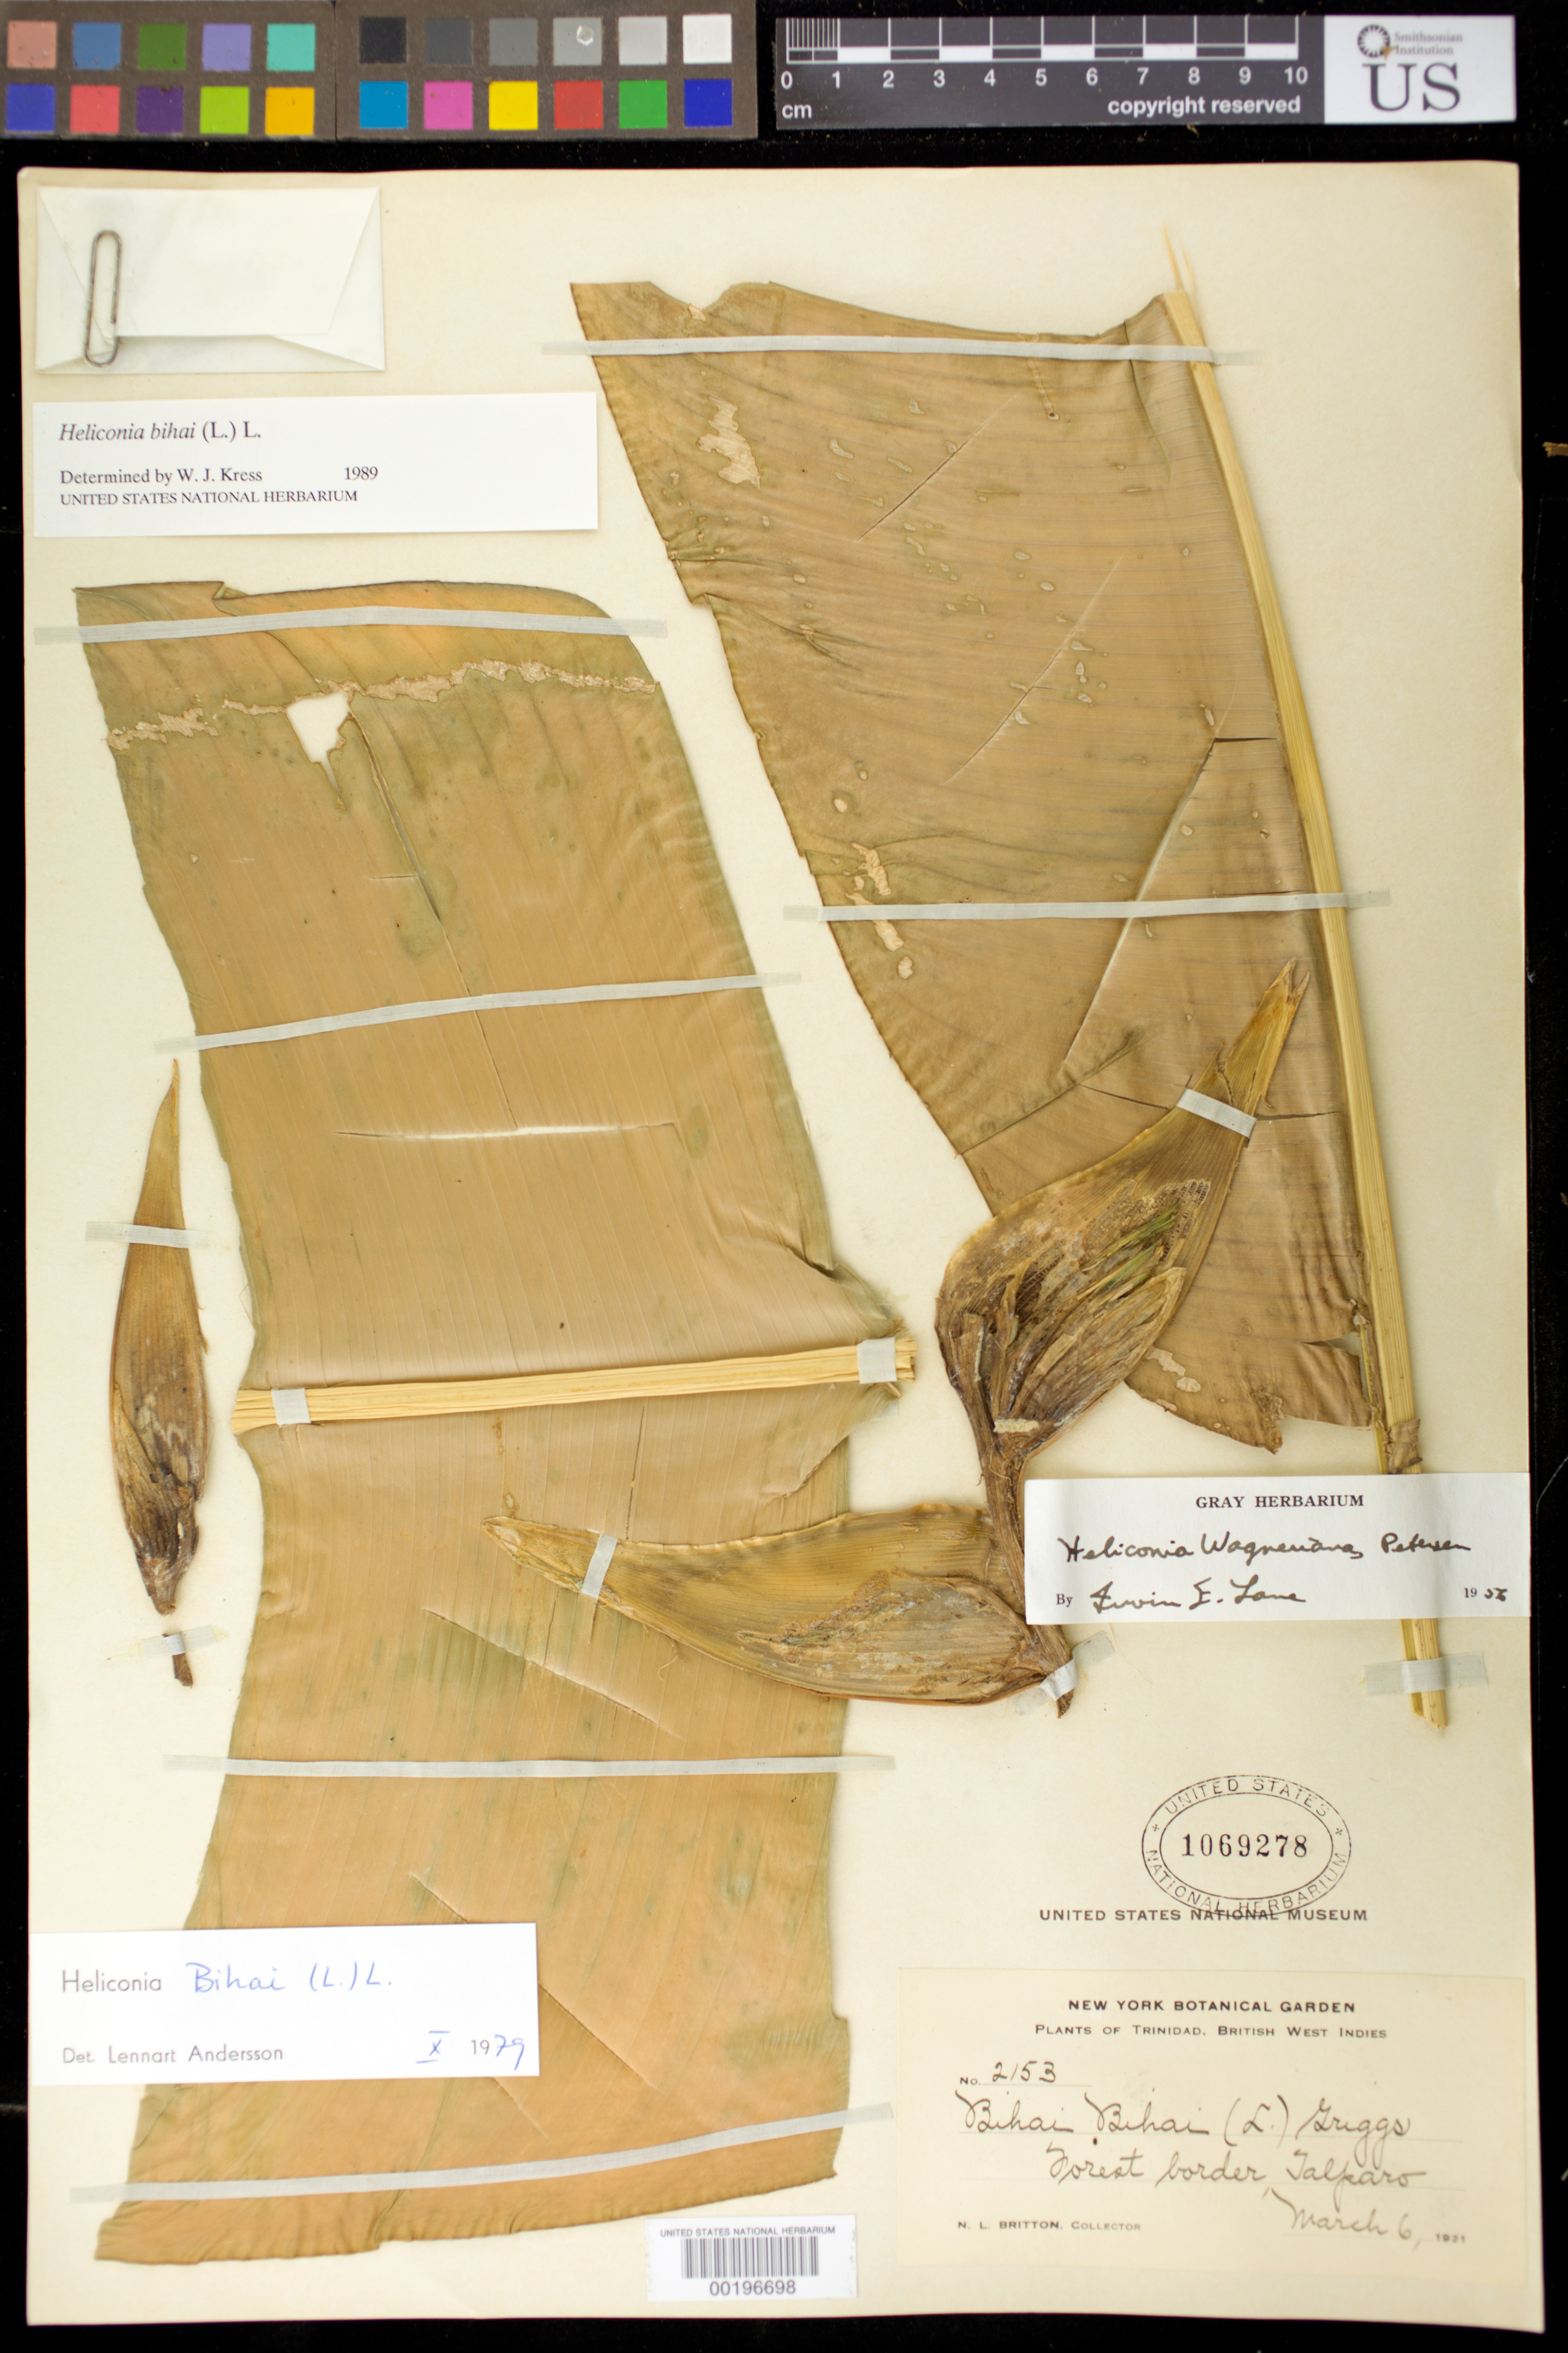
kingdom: Plantae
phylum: Tracheophyta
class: Liliopsida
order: Zingiberales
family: Heliconiaceae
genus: Heliconia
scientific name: Heliconia bihai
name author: (L.) L.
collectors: N. Britton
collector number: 2153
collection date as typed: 06 Mar 1921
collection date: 1921-03-06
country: Trinidad and Tobago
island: Trinidad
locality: Talparo, forest border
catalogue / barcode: US 1069278